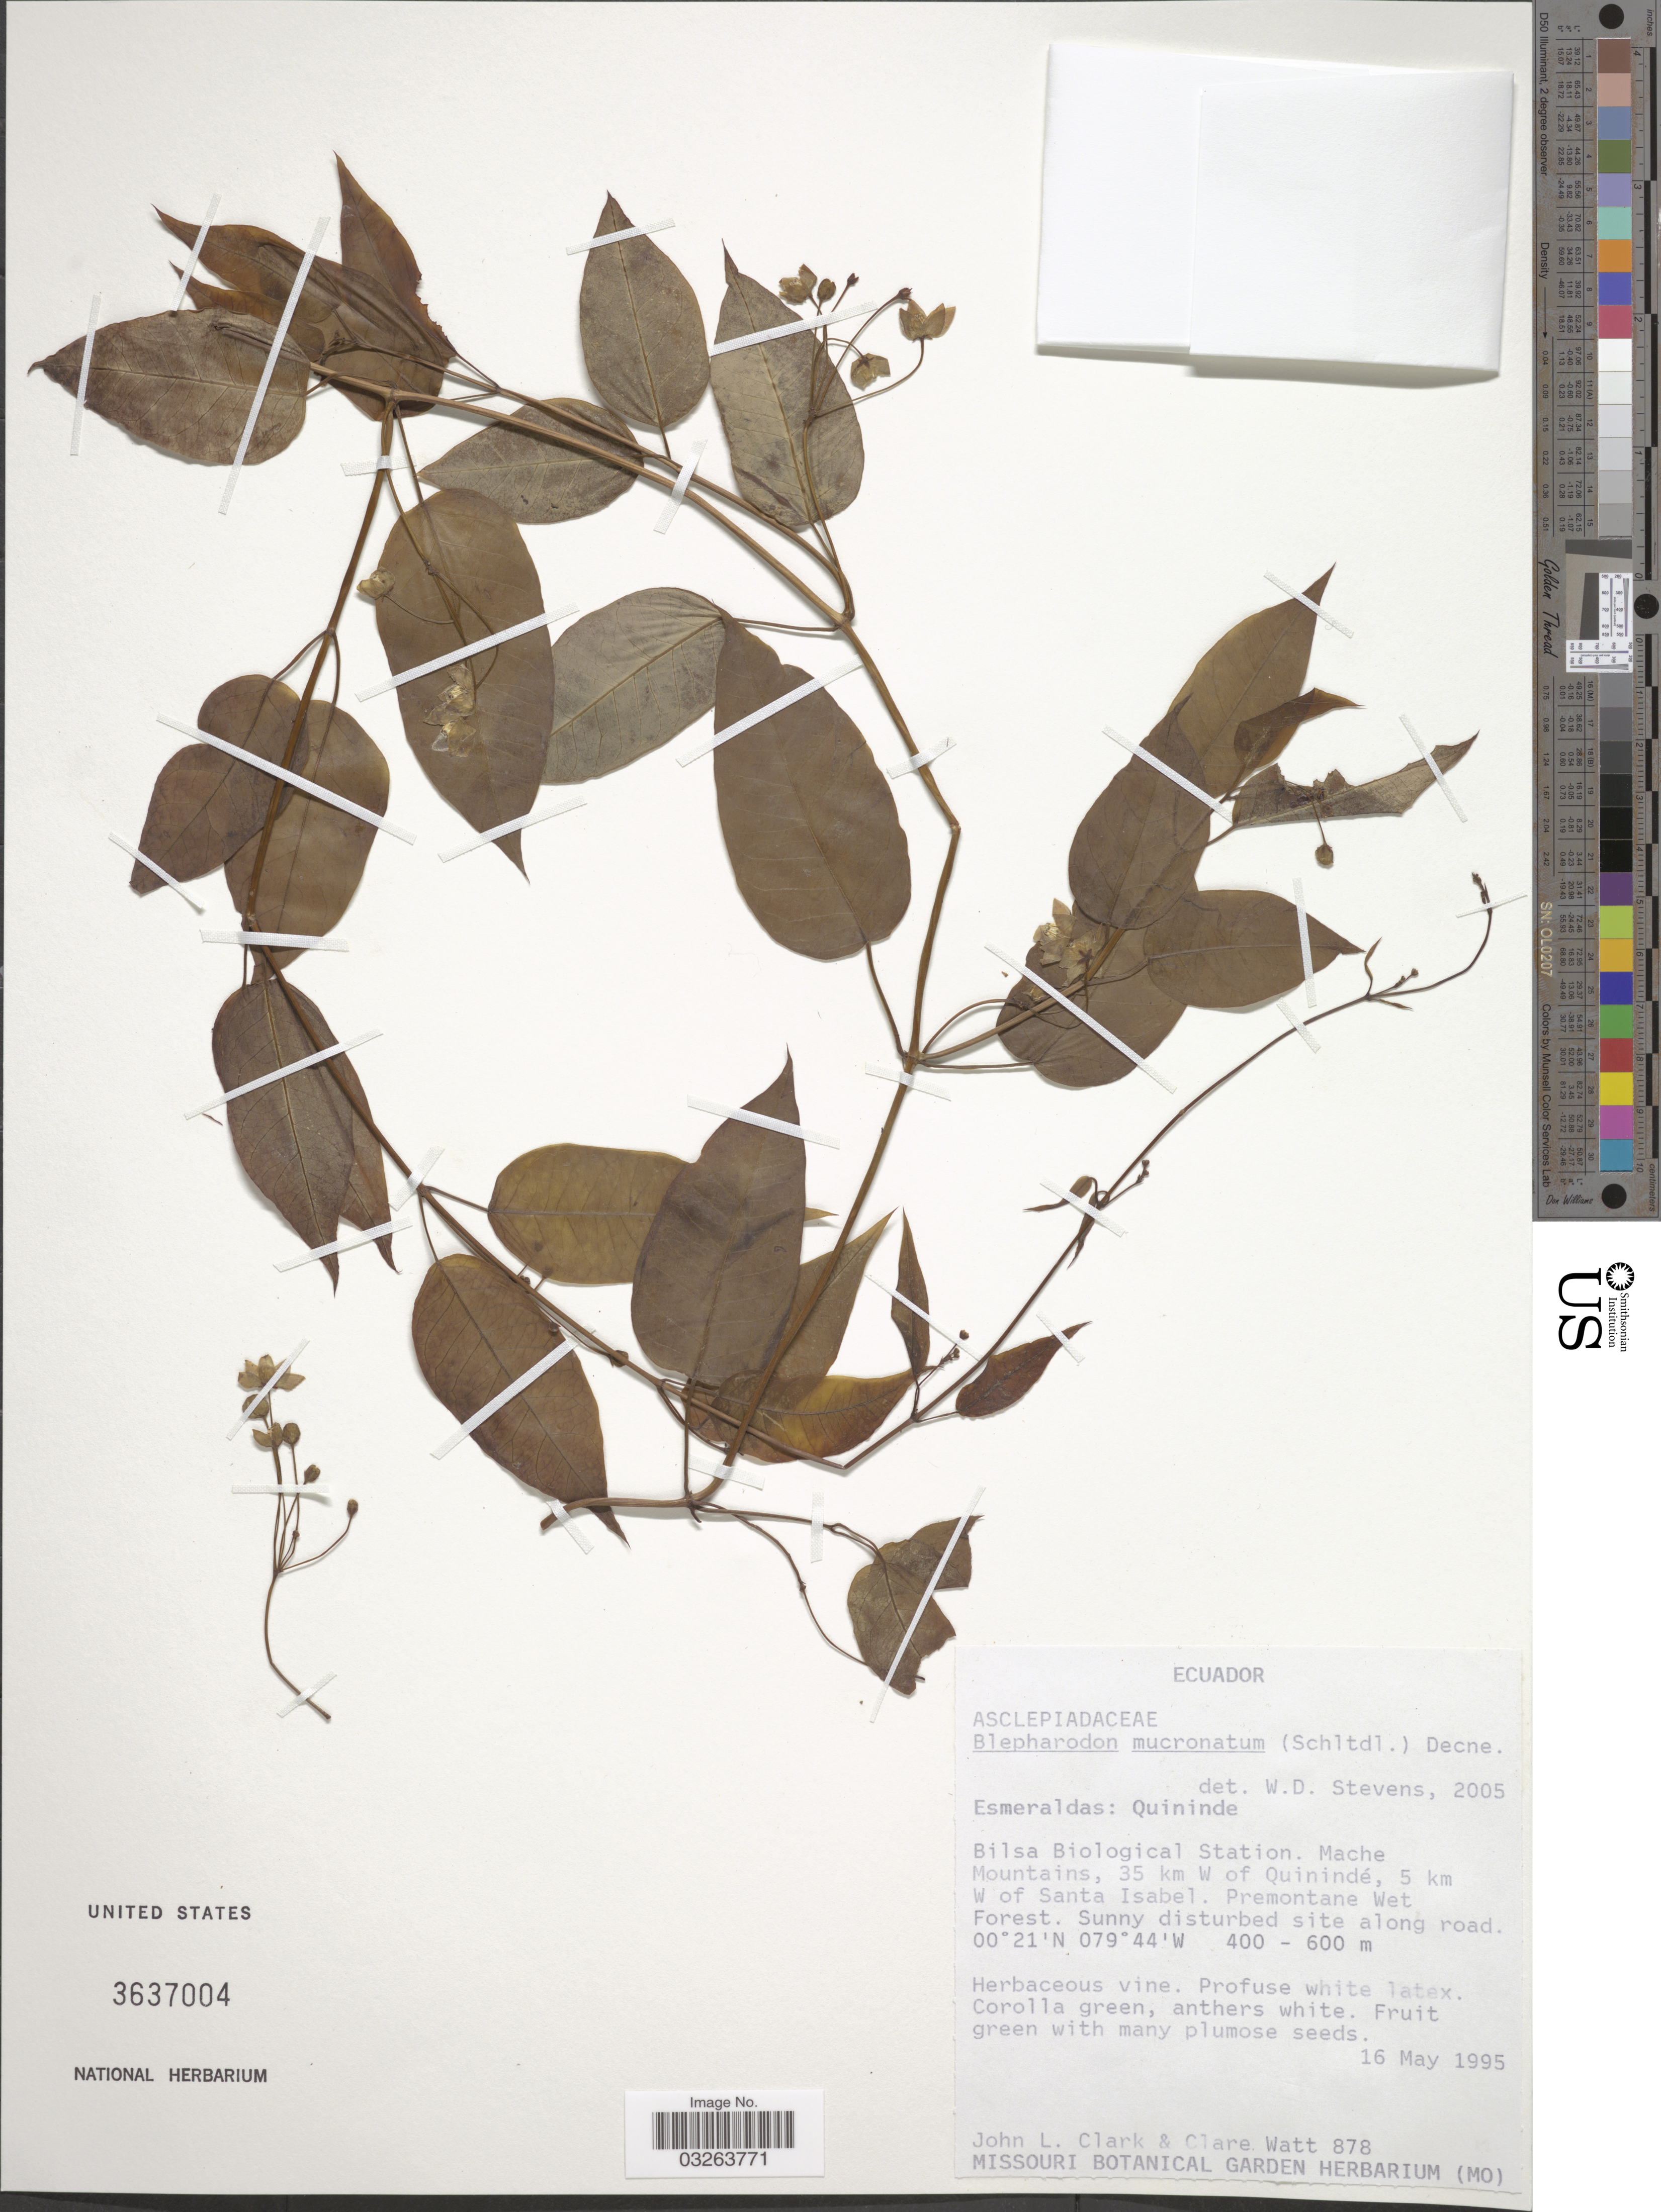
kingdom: Plantae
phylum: Tracheophyta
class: Magnoliopsida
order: Gentianales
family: Apocynaceae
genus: Blepharodon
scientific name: Blepharodon mucronatum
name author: (Schltdl.) Decne.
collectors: J. L. Clark & C. Watt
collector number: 878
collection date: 1995-05-16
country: Ecuador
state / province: Esmeraldas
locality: Quininde. Bilsa Biological Station. Mache Mountains, 35 km W of Quinindé, 5 km W of Santa Isabel.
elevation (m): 400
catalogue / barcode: US 3637004